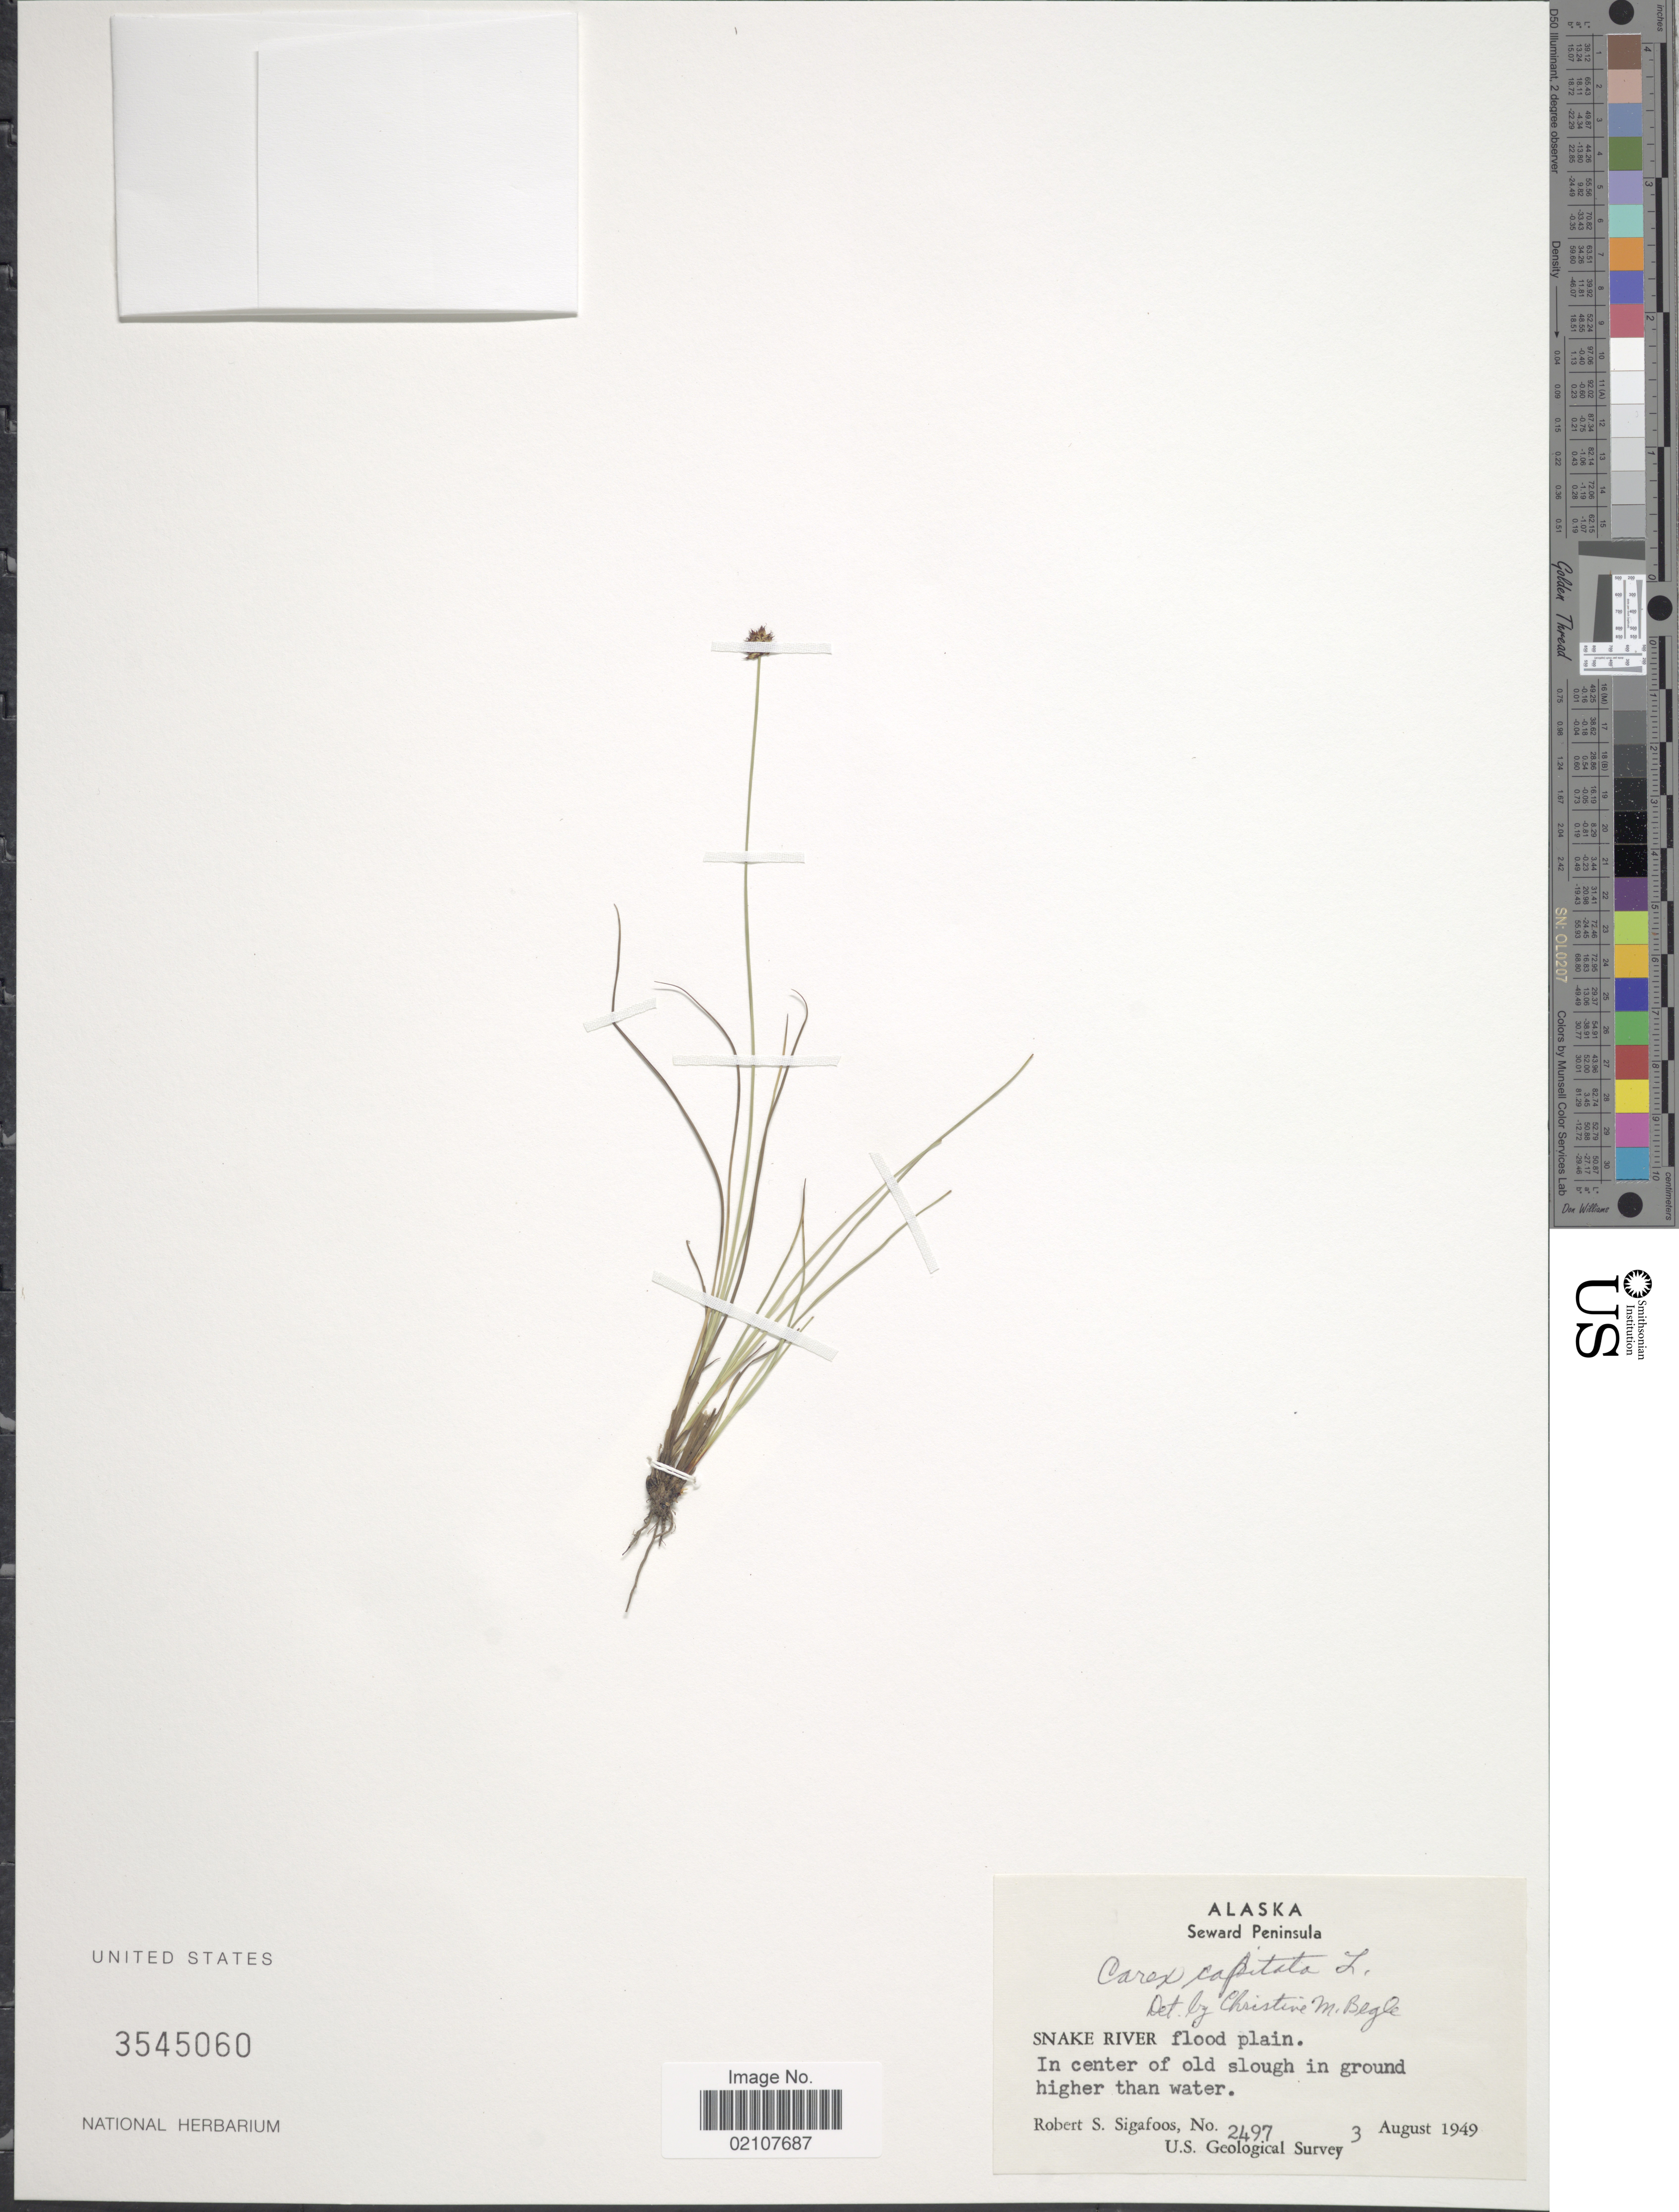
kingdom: Plantae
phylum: Tracheophyta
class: Liliopsida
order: Poales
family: Cyperaceae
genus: Carex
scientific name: Carex capitata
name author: L.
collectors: R. Sigafoos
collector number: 2497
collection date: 1949-08-03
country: United States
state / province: Alaska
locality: Alaska, Seward Peninsula. Snake River flood plain, In center of old slough in ground higher than water.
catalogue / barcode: US 3545060